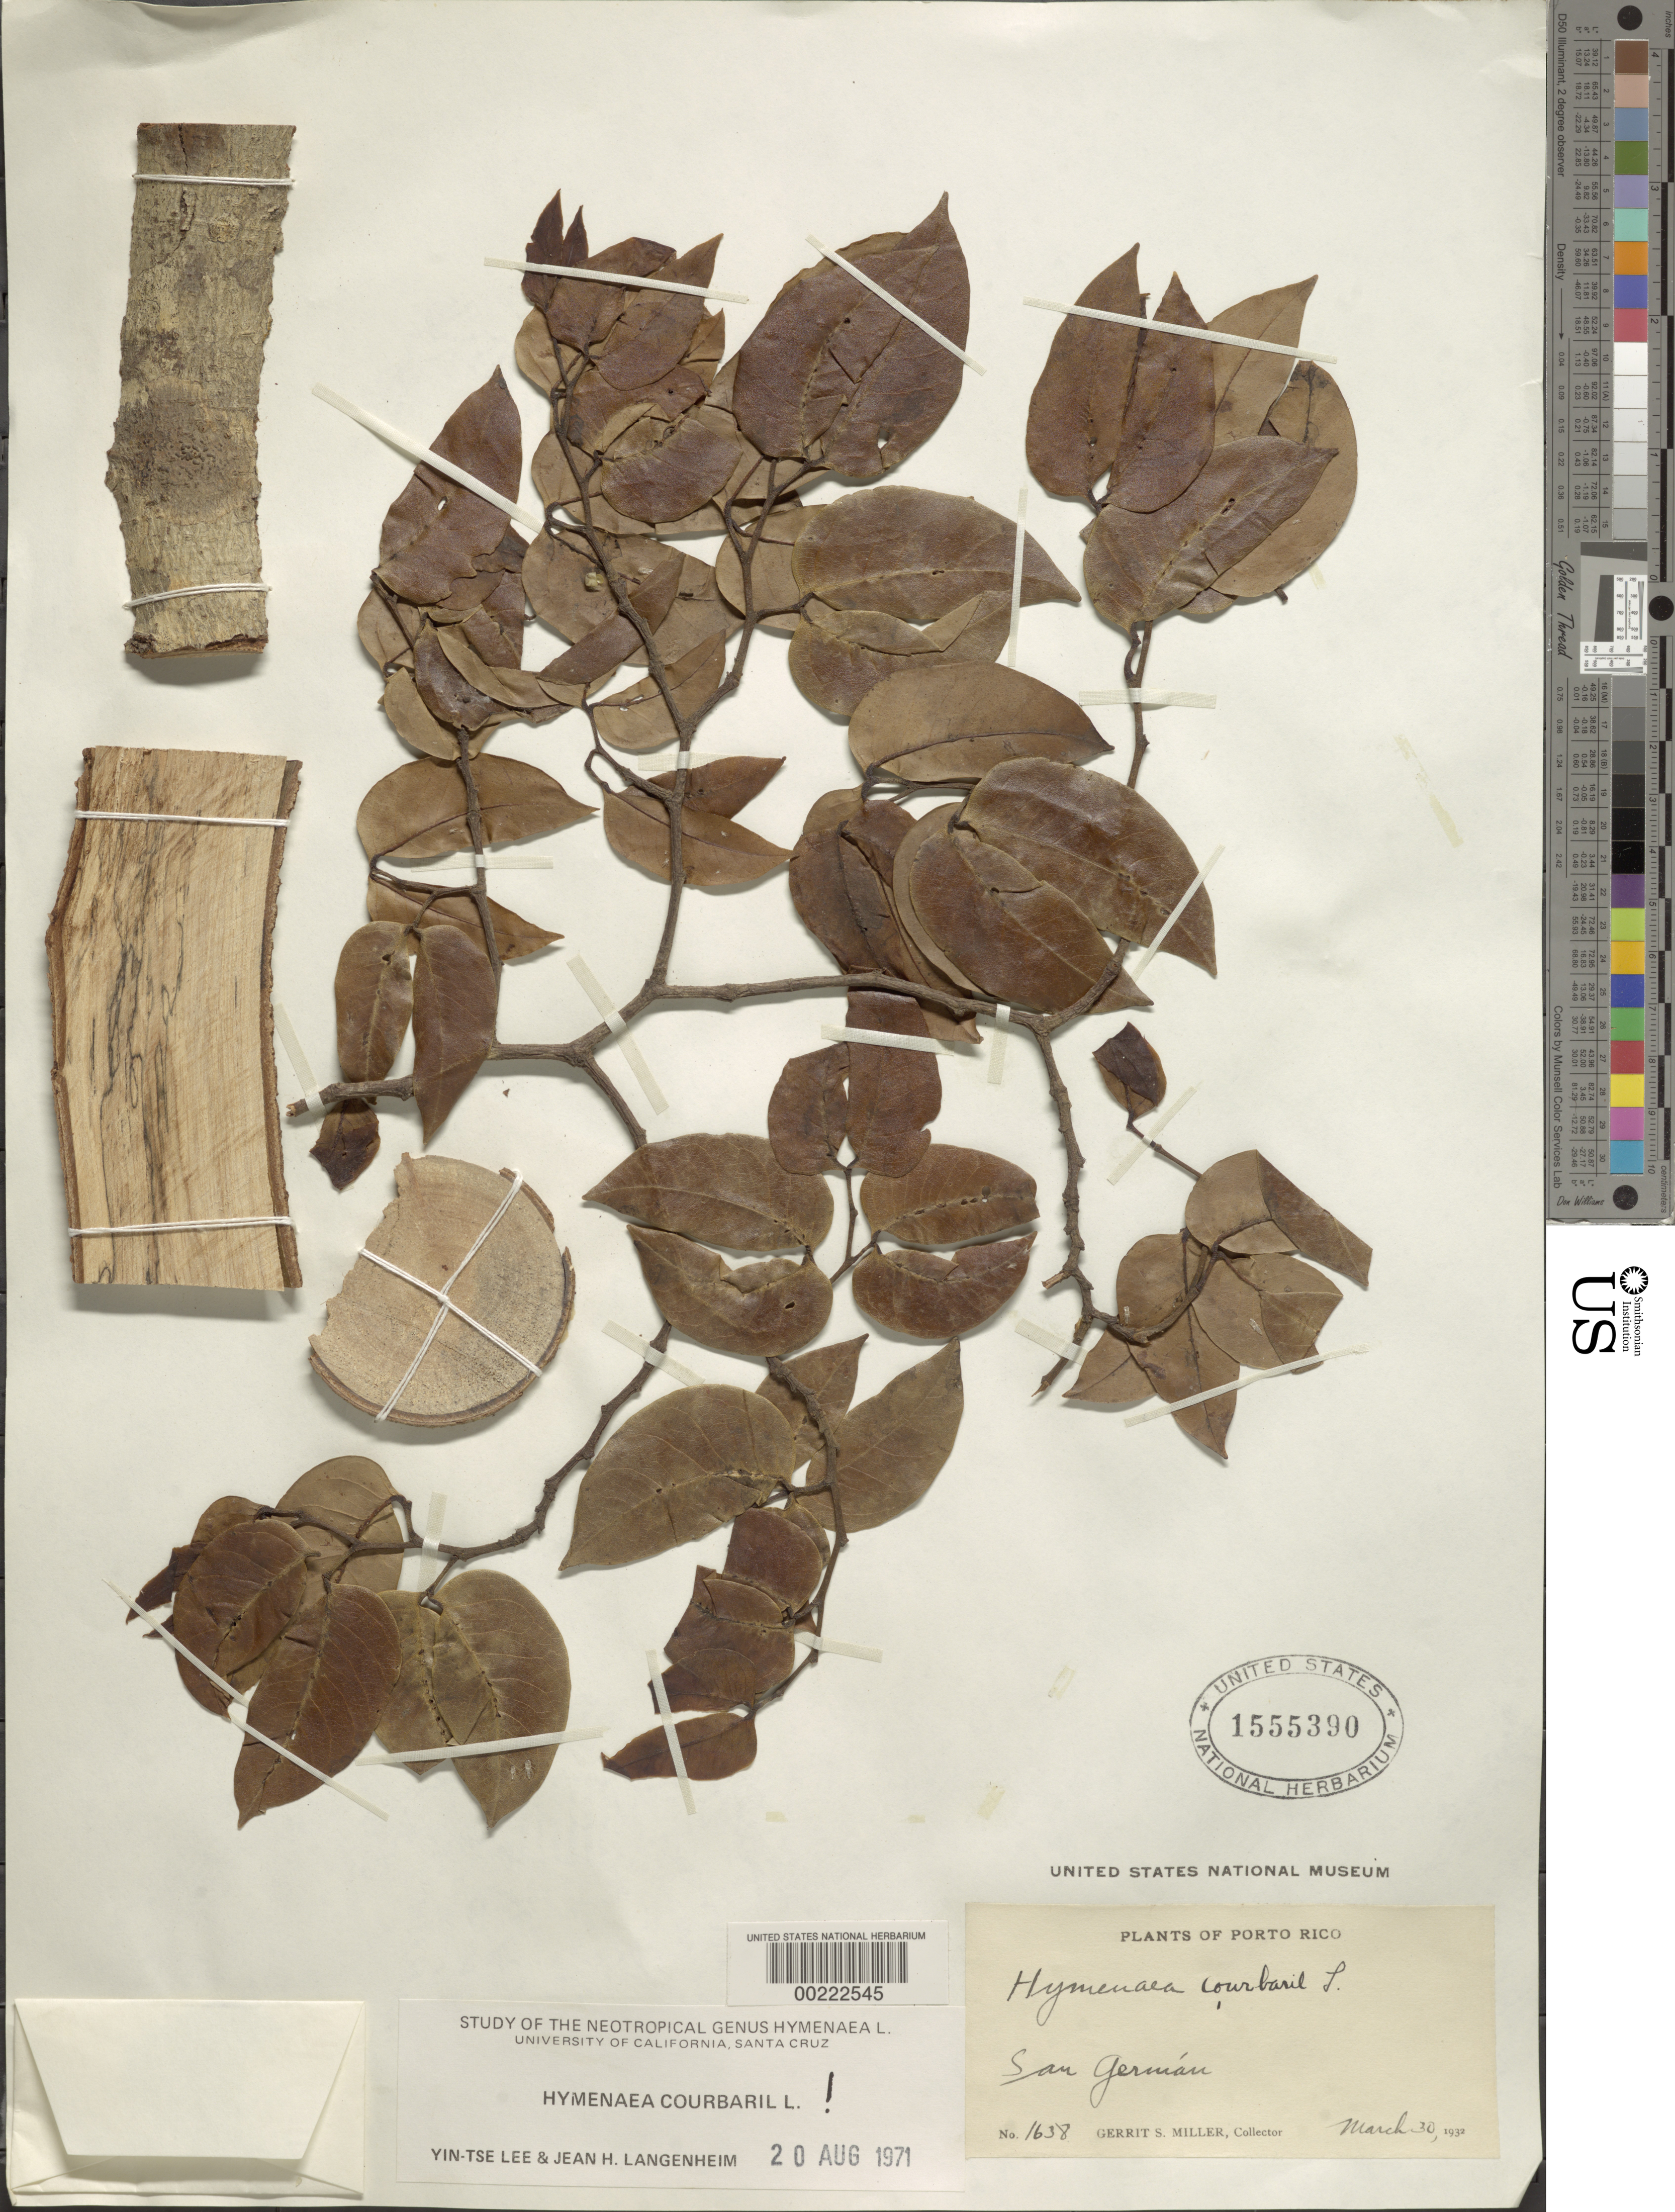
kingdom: Plantae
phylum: Tracheophyta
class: Magnoliopsida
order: Fabales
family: Fabaceae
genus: Hymenaea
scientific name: Hymenaea courbaril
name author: L.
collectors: G. S. Miller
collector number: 1638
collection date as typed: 30 Mar 1932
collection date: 1932-03-30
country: Puerto Rico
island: Greater Antilles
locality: San german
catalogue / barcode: US 1555390